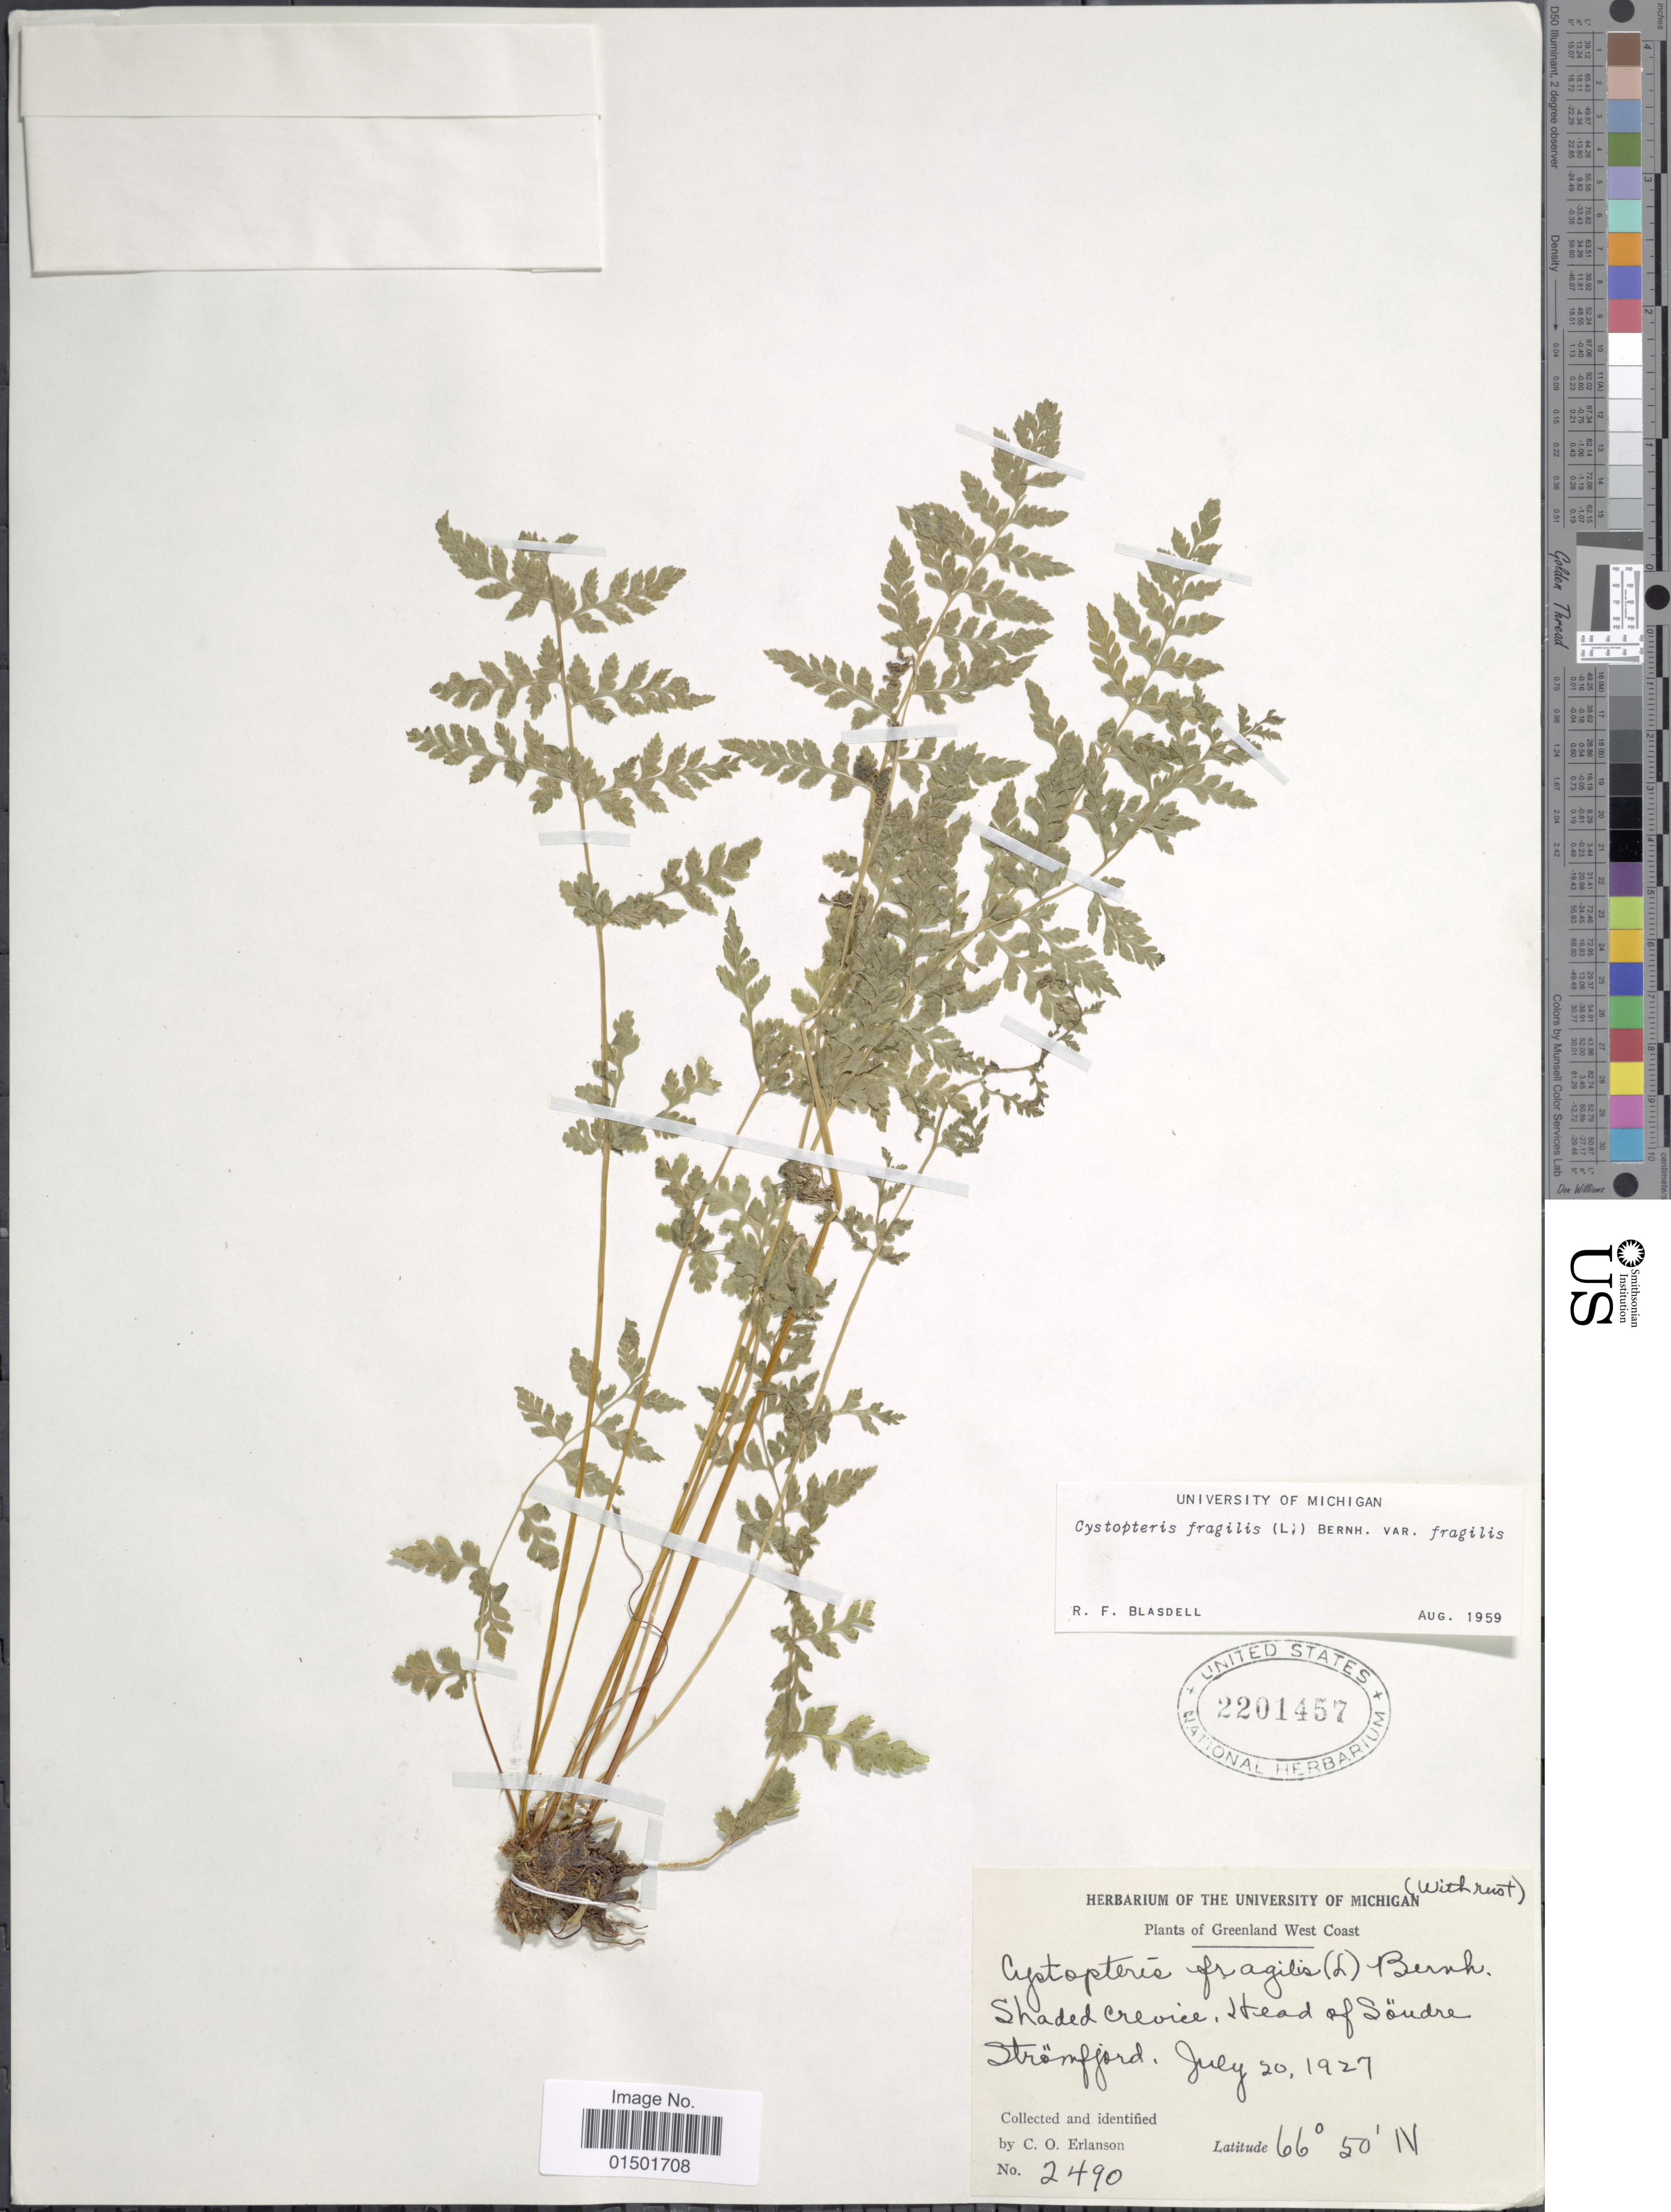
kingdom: Plantae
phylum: Tracheophyta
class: Polypodiopsida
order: Polypodiales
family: Cystopteridaceae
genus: Cystopteris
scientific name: Cystopteris fragilis var. fragilis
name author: (L.) Bernh.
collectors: C. O. Erlanson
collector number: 2490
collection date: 1927-07-20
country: Greenland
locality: Greenland West Coast. Shaded Crevice, Head of Soudre Stromfjord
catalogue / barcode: US 2201457